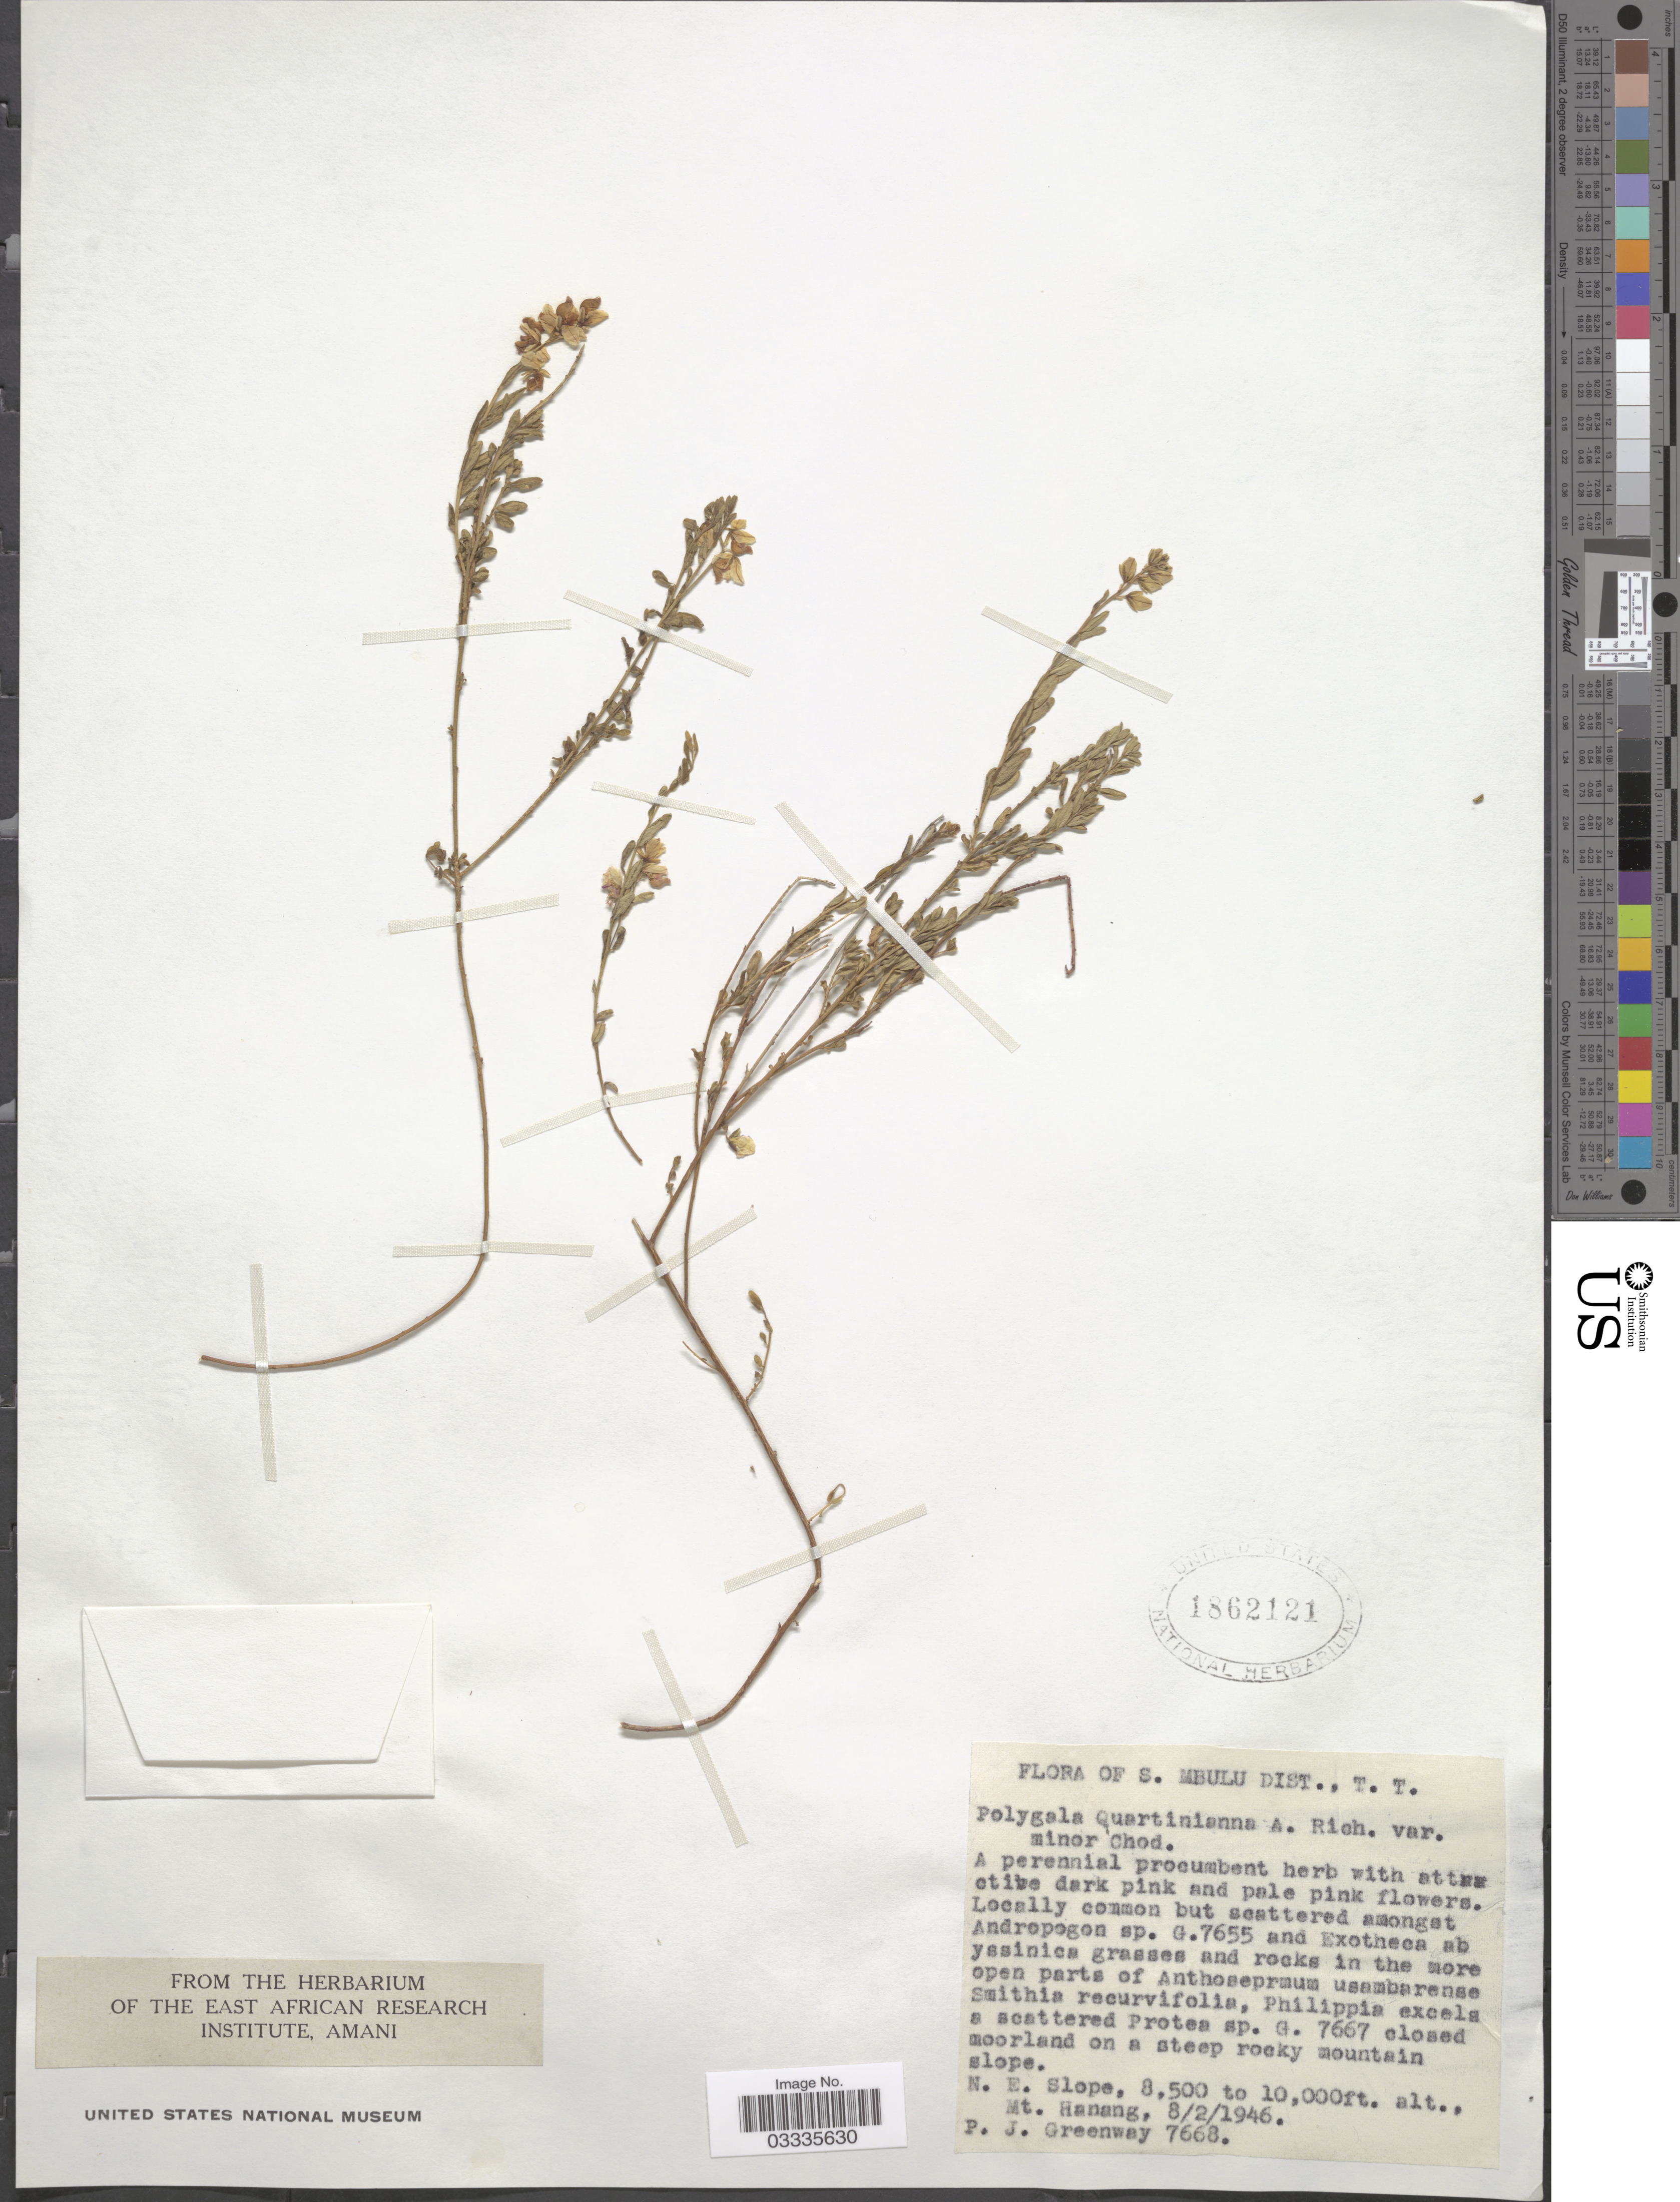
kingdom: Plantae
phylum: Tracheophyta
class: Magnoliopsida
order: Fabales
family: Polygalaceae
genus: Polygala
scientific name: Polygala quartiniana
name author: A. Rich.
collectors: P. J. Greenway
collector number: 7668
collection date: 1946-02-08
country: Tanzania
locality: S. Mbulu Dist., T. T. N. E. Slope, Mt. Hanang.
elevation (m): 2591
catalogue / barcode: US 1862121